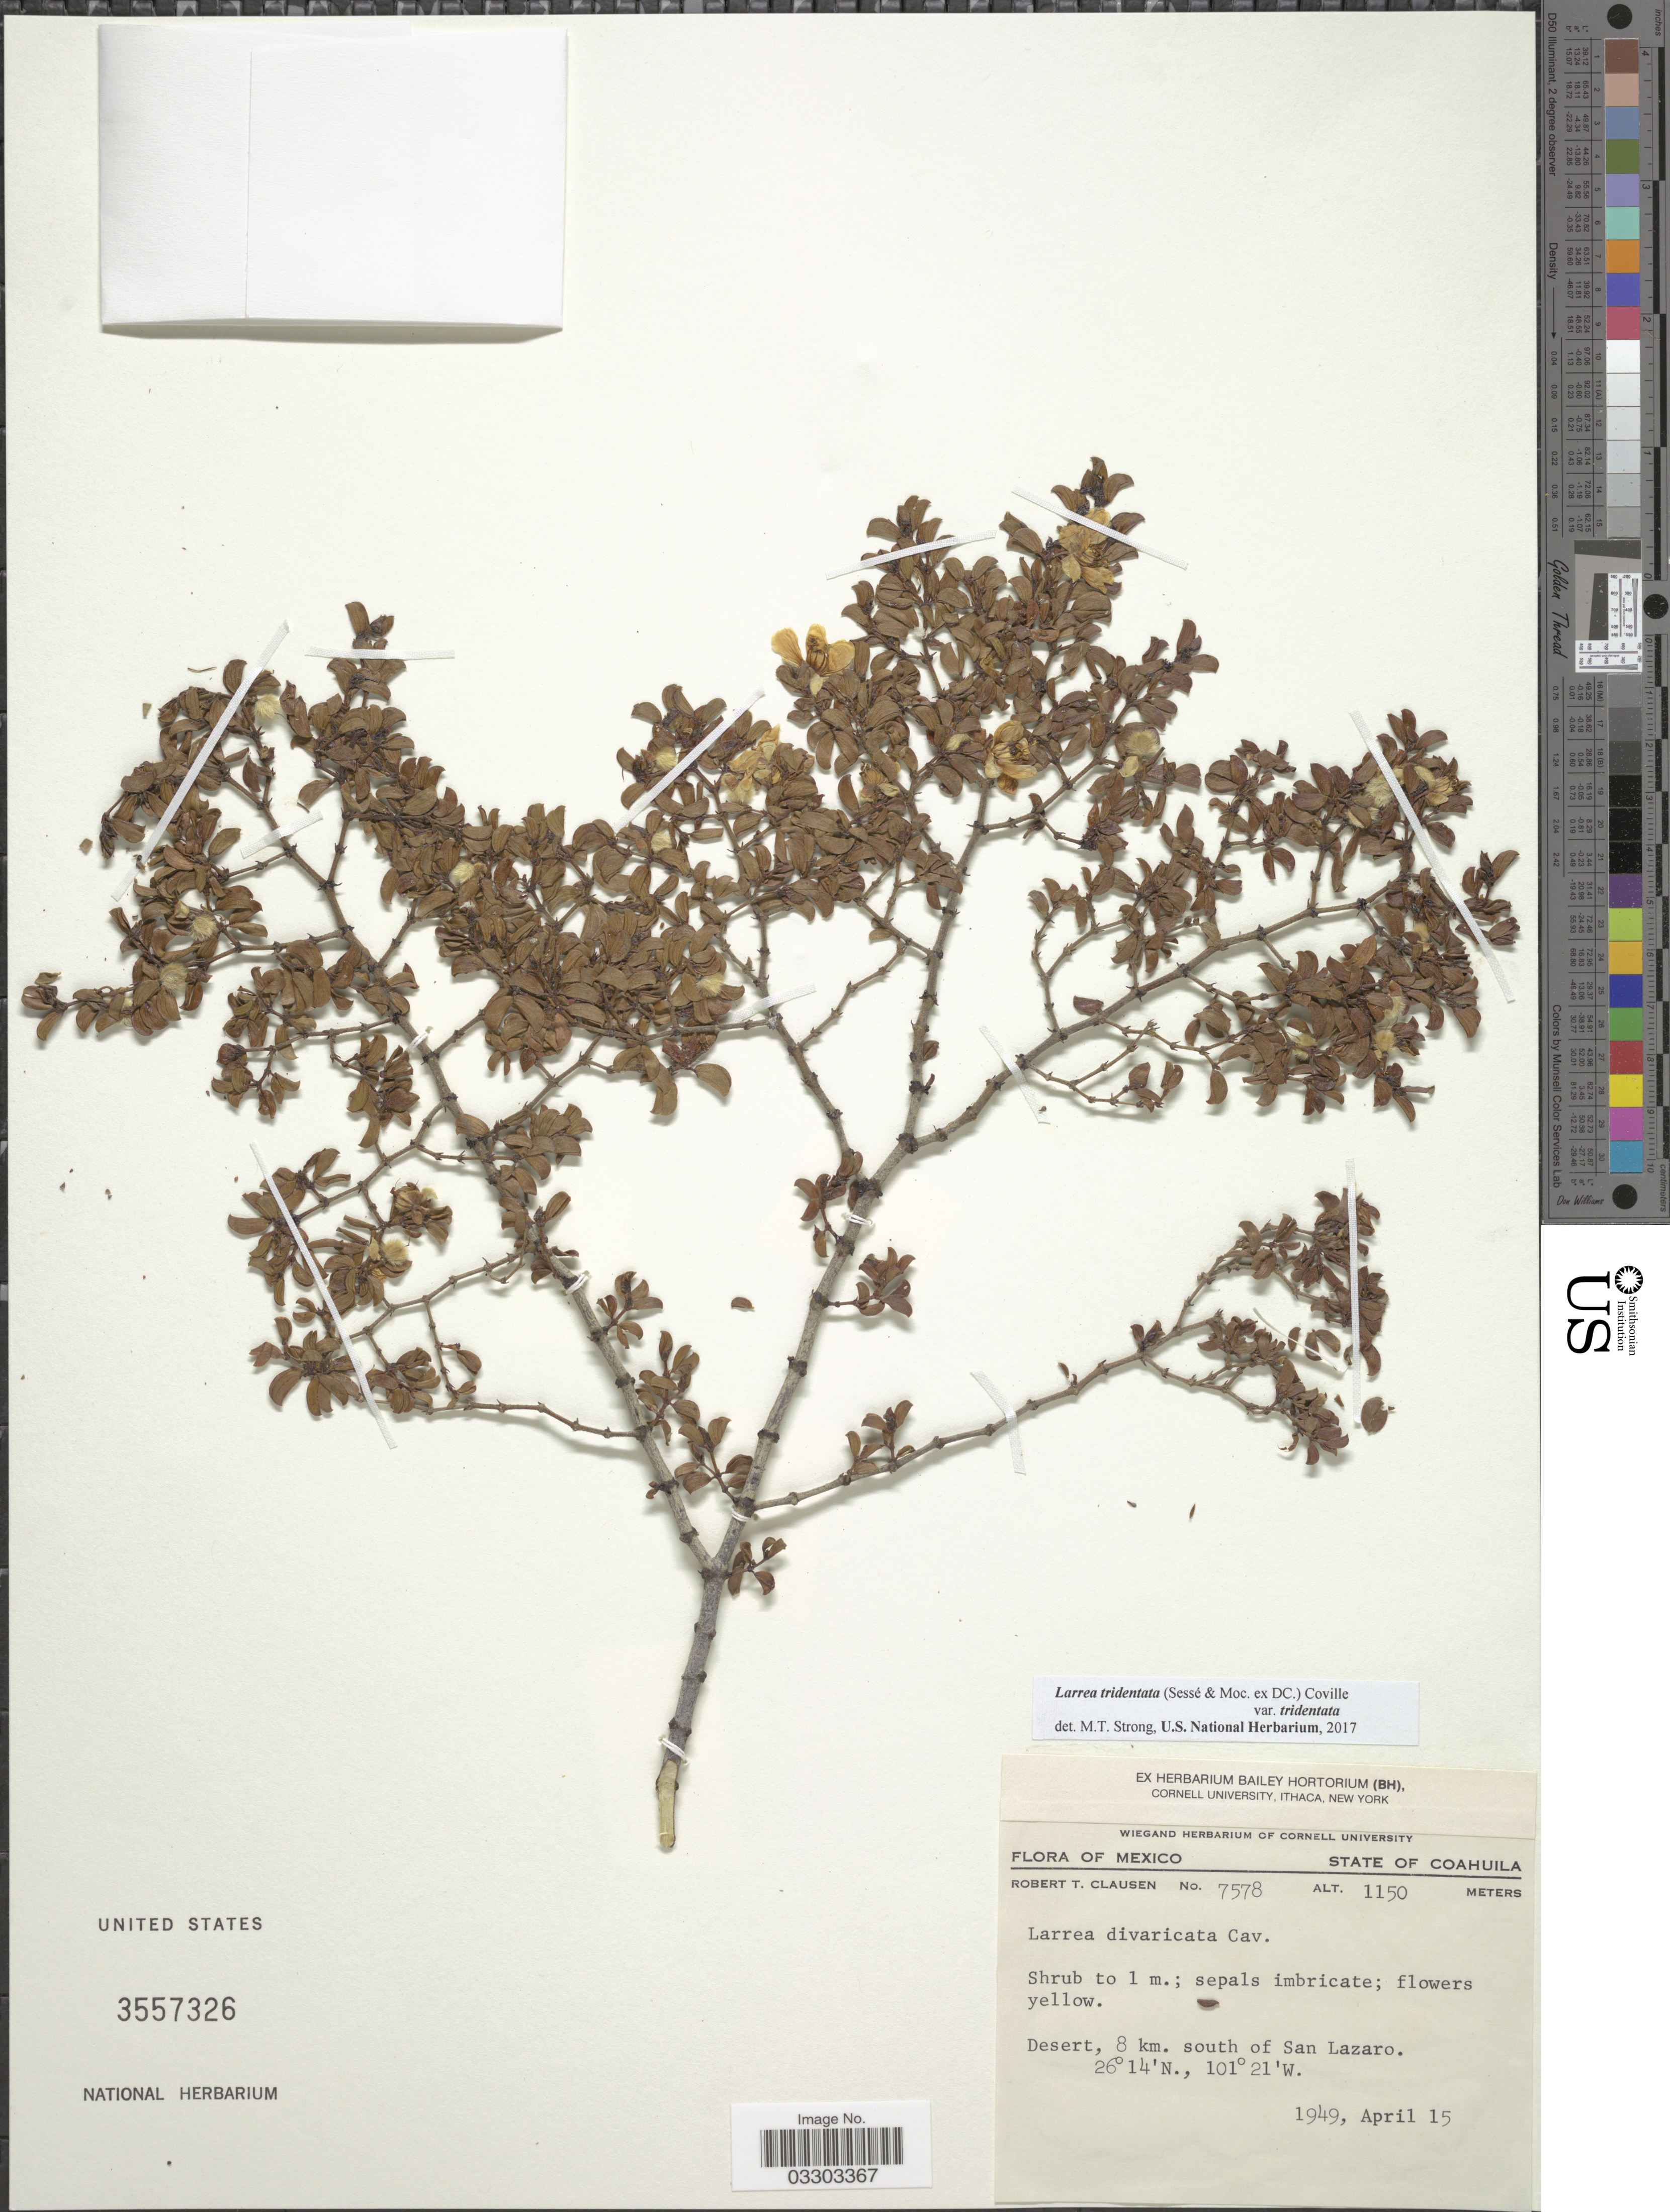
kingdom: Plantae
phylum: Tracheophyta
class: Magnoliopsida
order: Zygophyllales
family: Zygophyllaceae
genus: Larrea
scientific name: Larrea tridentata var. tridentata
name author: (Sessé & Moc. ex DC.) Coville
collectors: R. T. Clausen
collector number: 7578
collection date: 1949-04-15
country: Mexico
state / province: Coahuila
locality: Desert, 8 km. south of San Lazaro.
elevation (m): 1150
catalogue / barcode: US 3557326